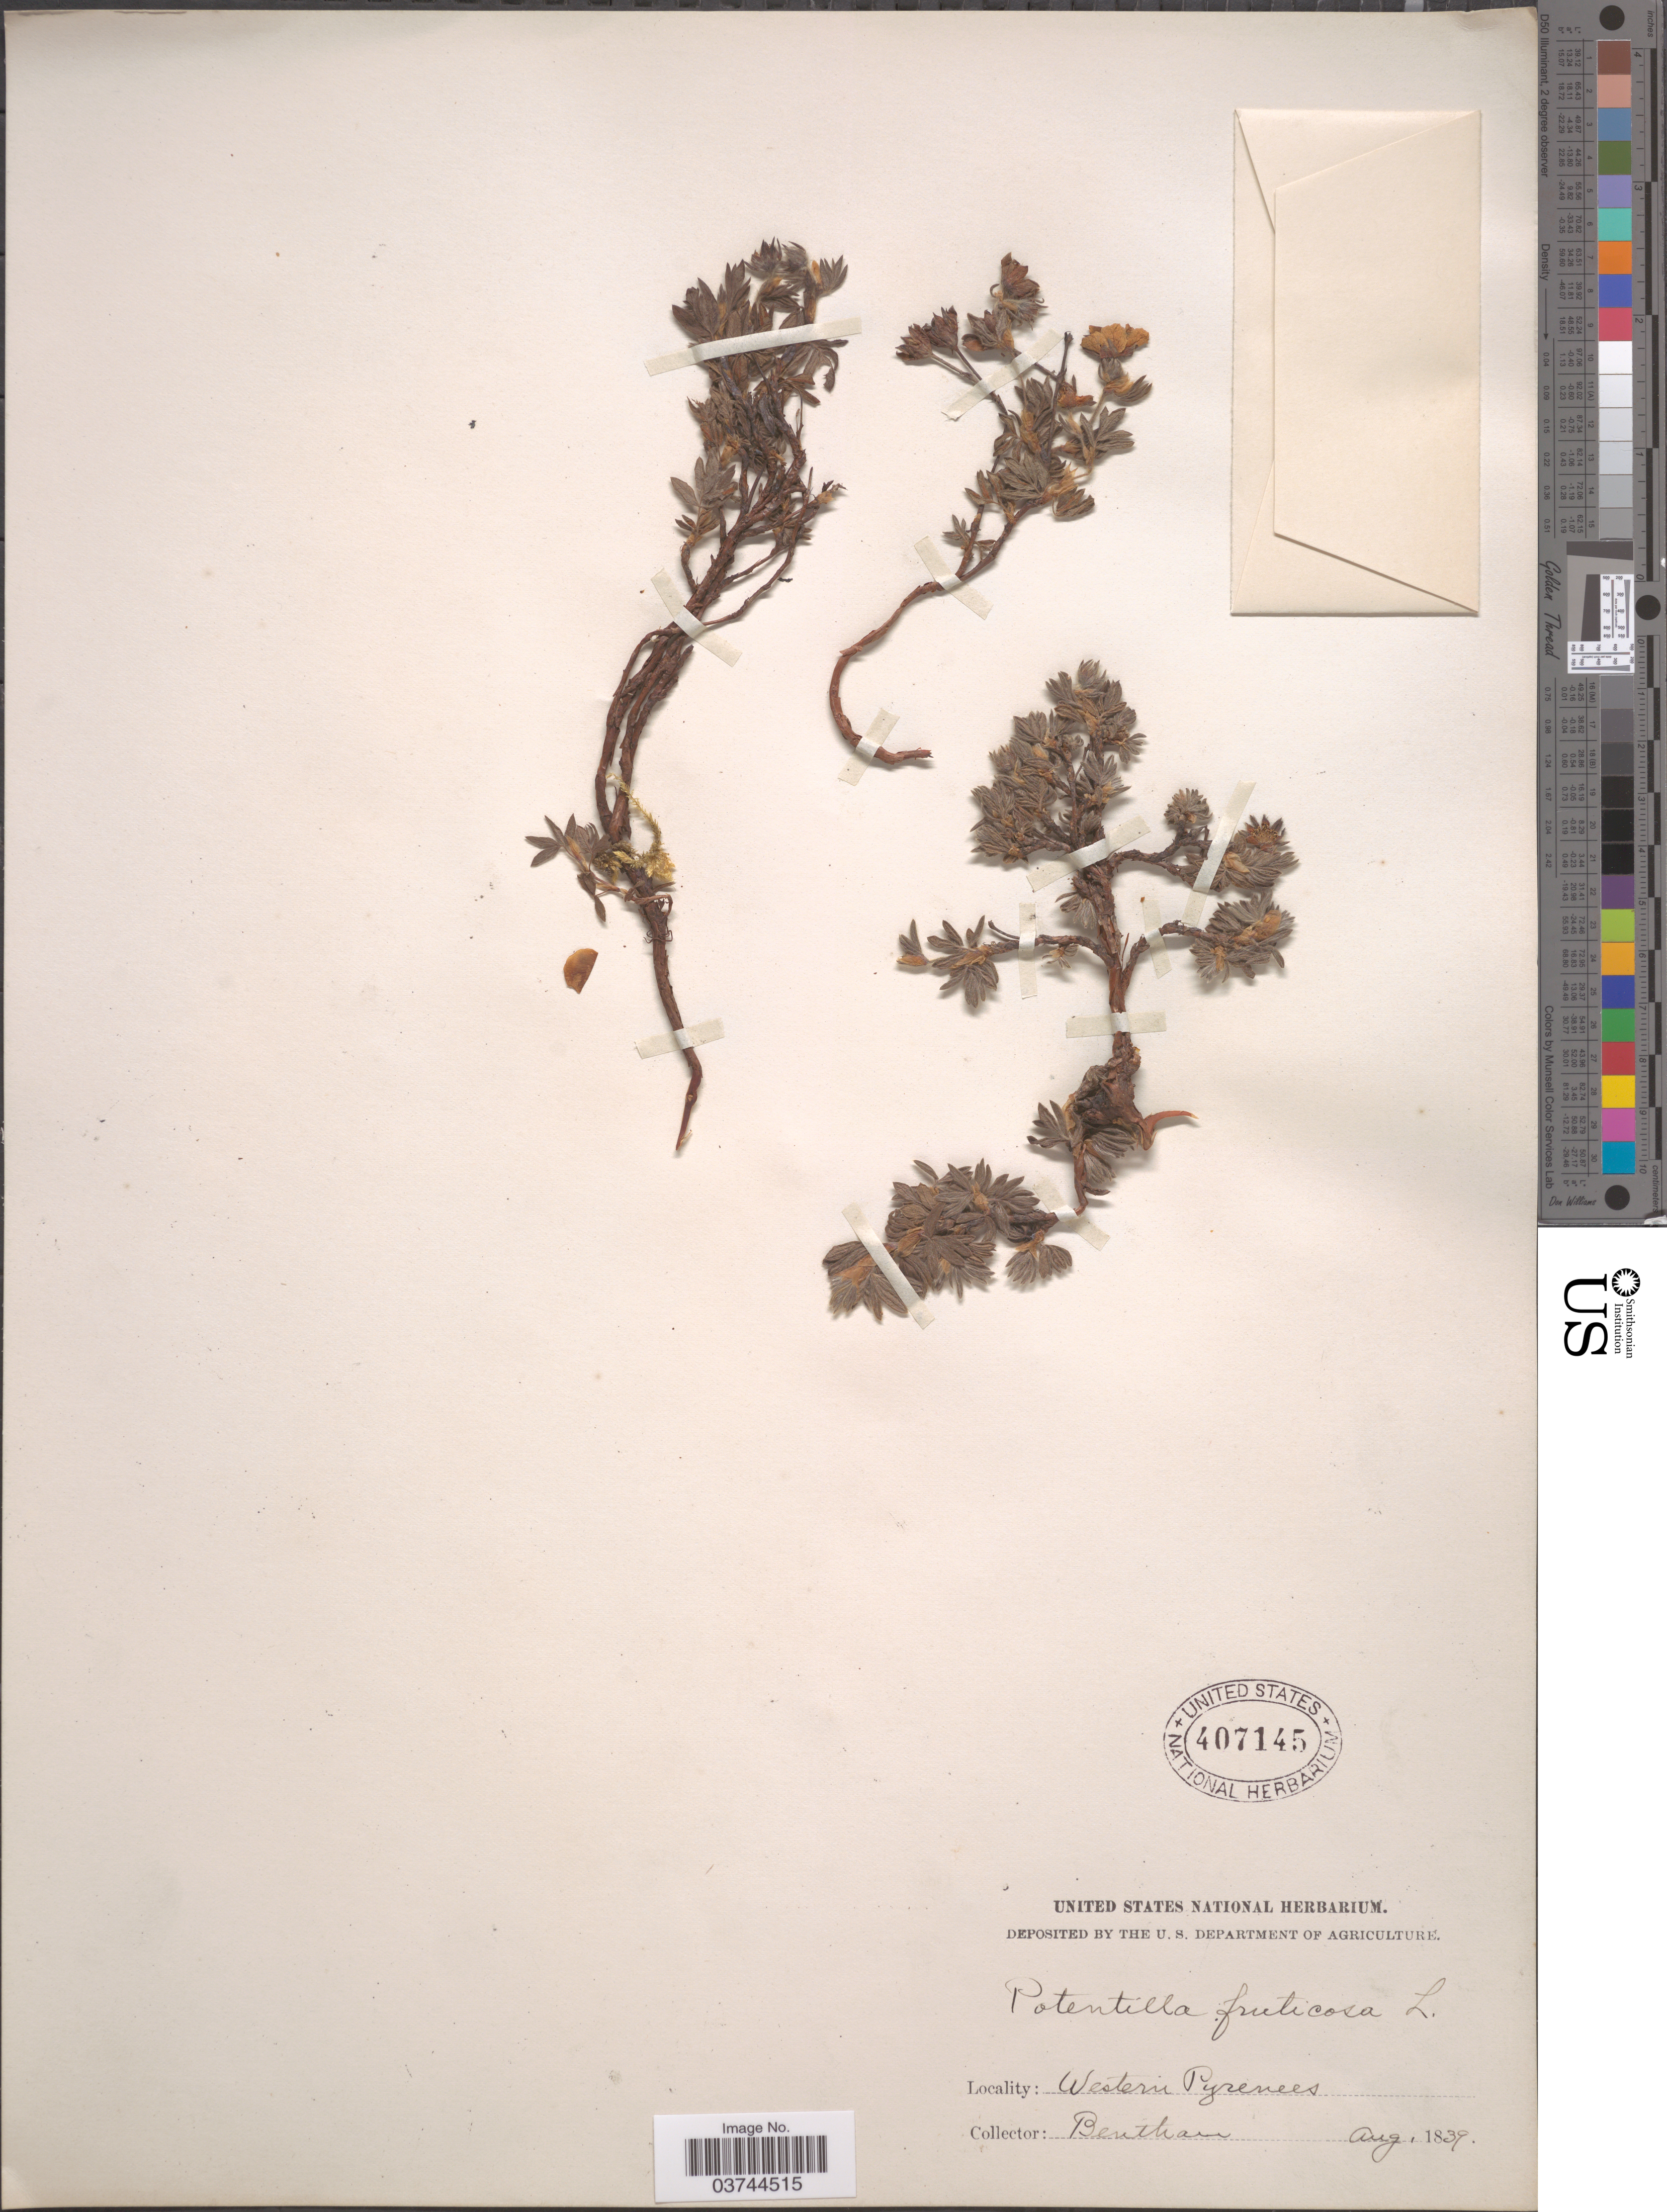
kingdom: Plantae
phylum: Tracheophyta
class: Magnoliopsida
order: Rosales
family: Rosaceae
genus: Dasiphora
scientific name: Dasiphora fruticosa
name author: (L.) Rydb.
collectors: -. Bentham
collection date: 1839-08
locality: Western Pyrenees.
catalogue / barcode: US 407145